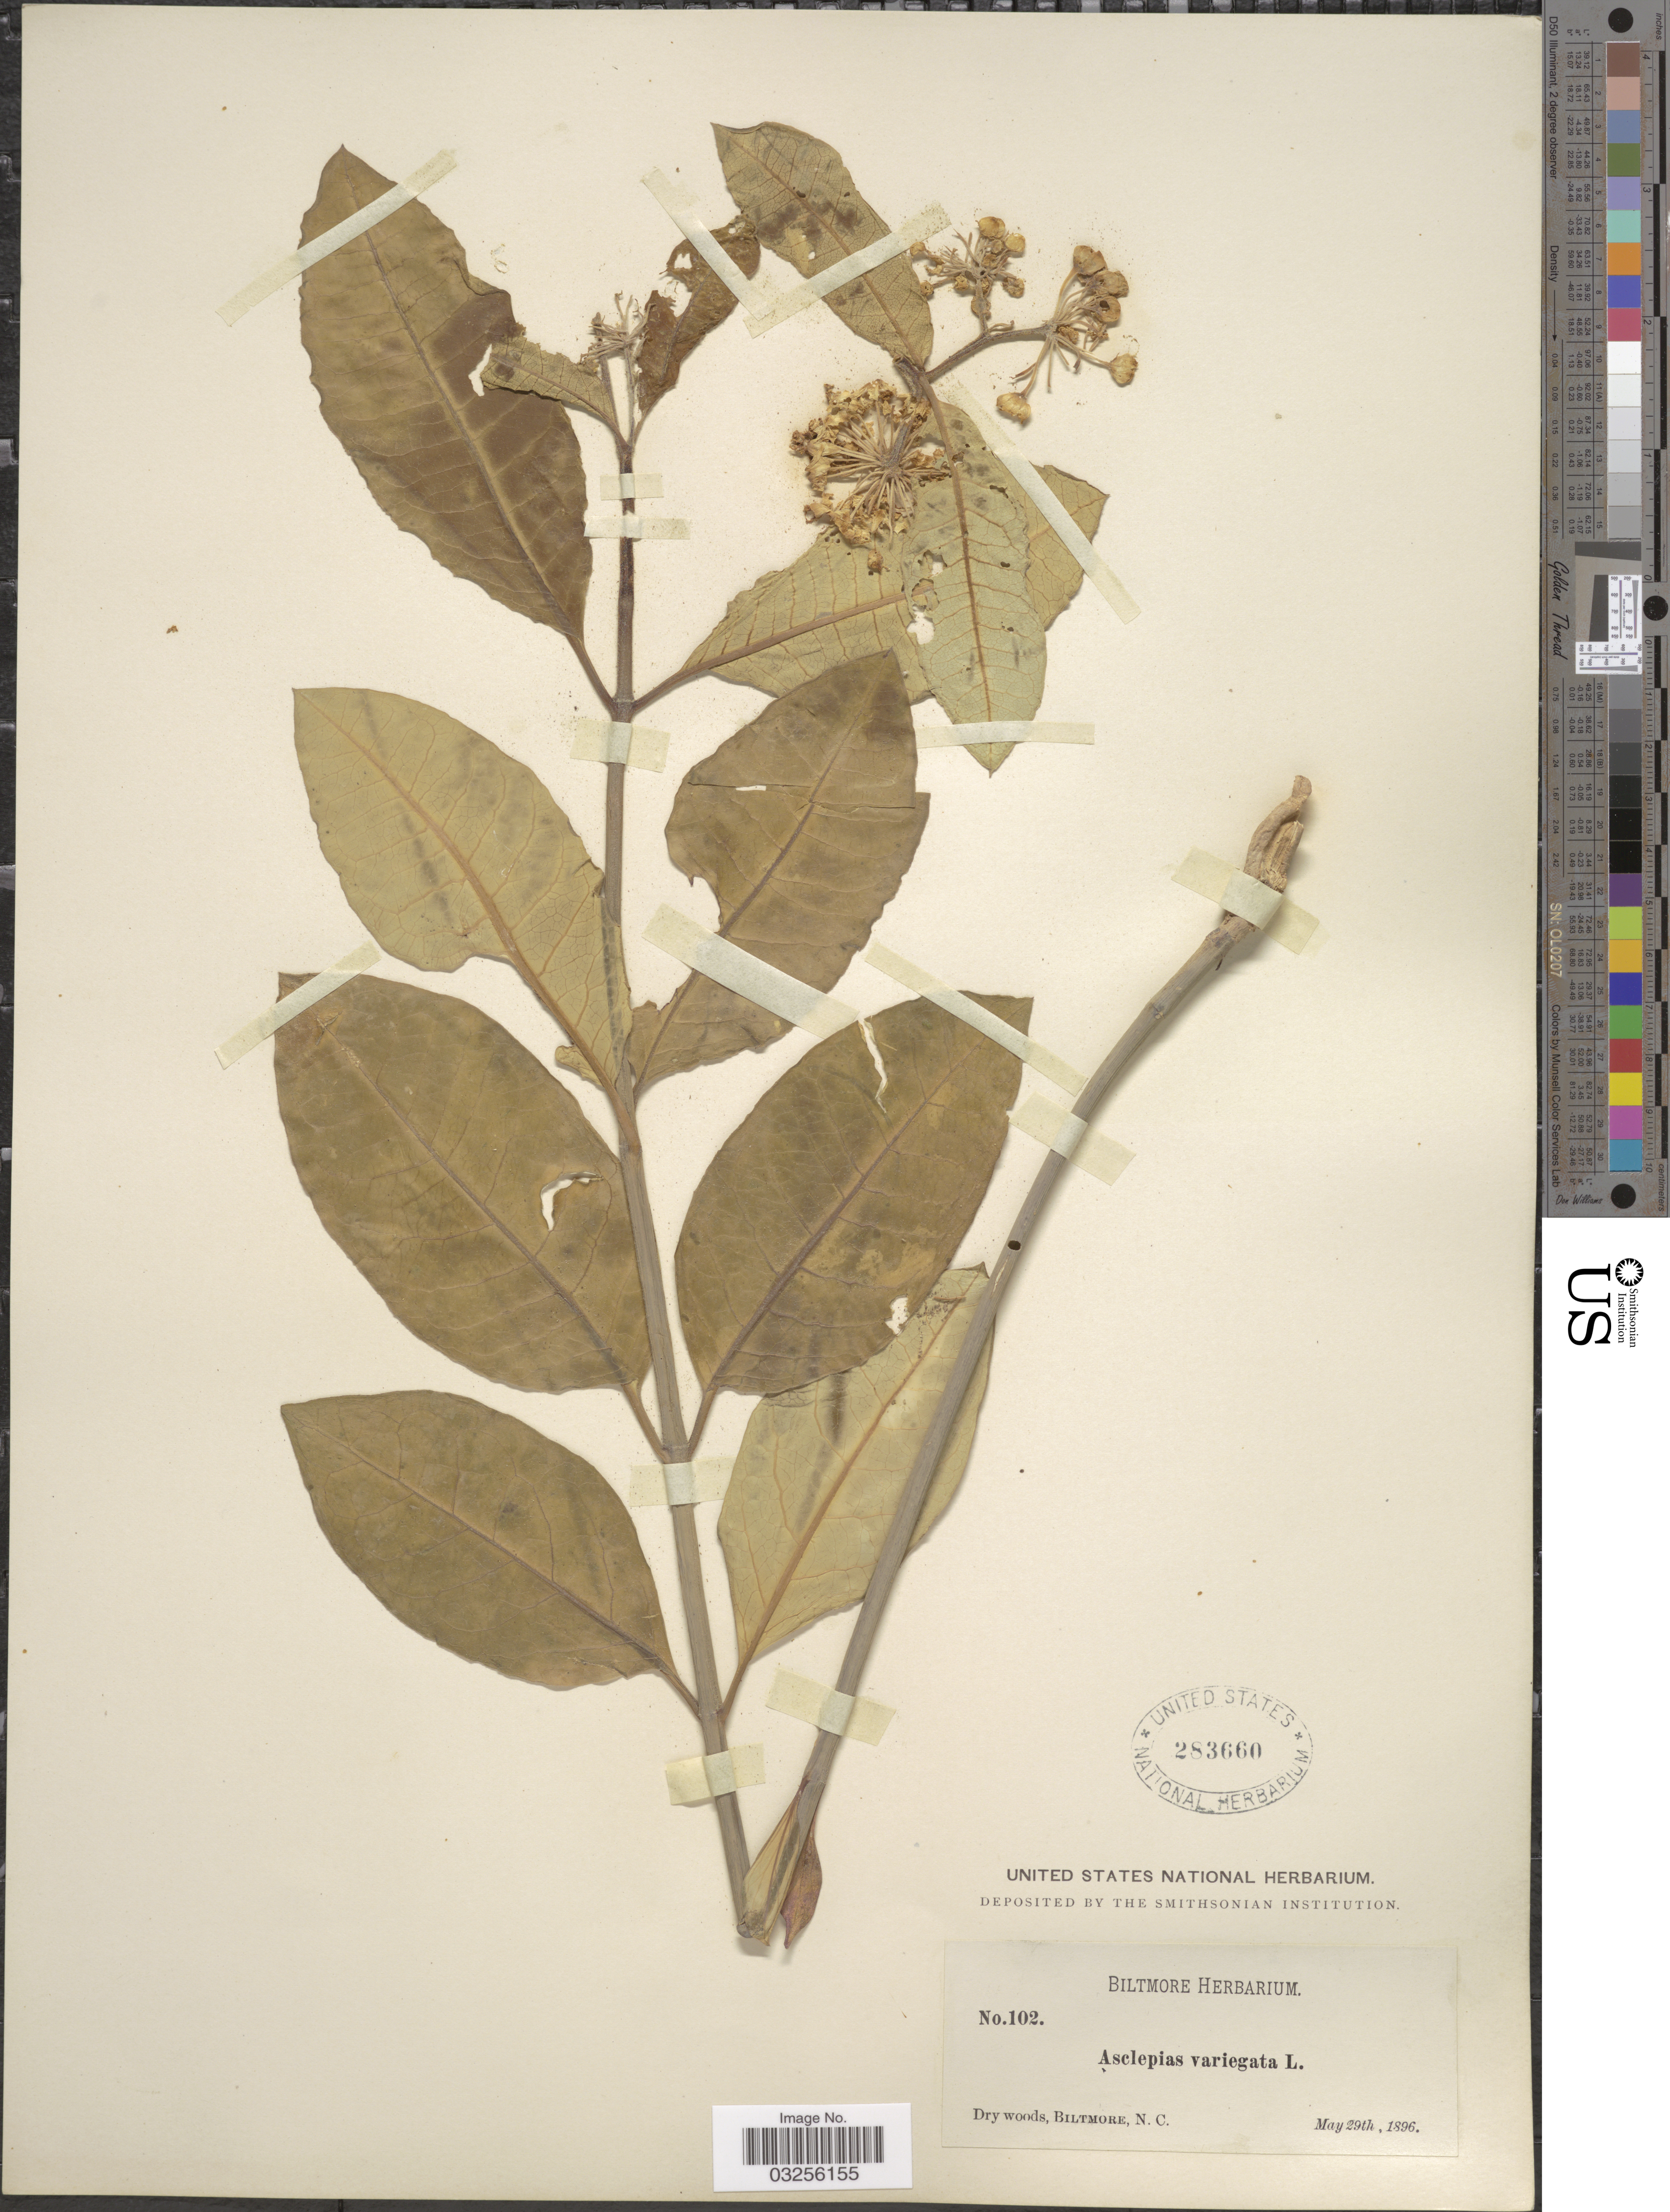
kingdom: Plantae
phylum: Tracheophyta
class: Magnoliopsida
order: Gentianales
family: Apocynaceae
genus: Asclepias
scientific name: Asclepias variegata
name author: L.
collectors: ex herb. Biltmore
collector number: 102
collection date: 1896-05-29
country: United States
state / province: North Carolina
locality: Biltmore, N. C.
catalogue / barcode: US 283660